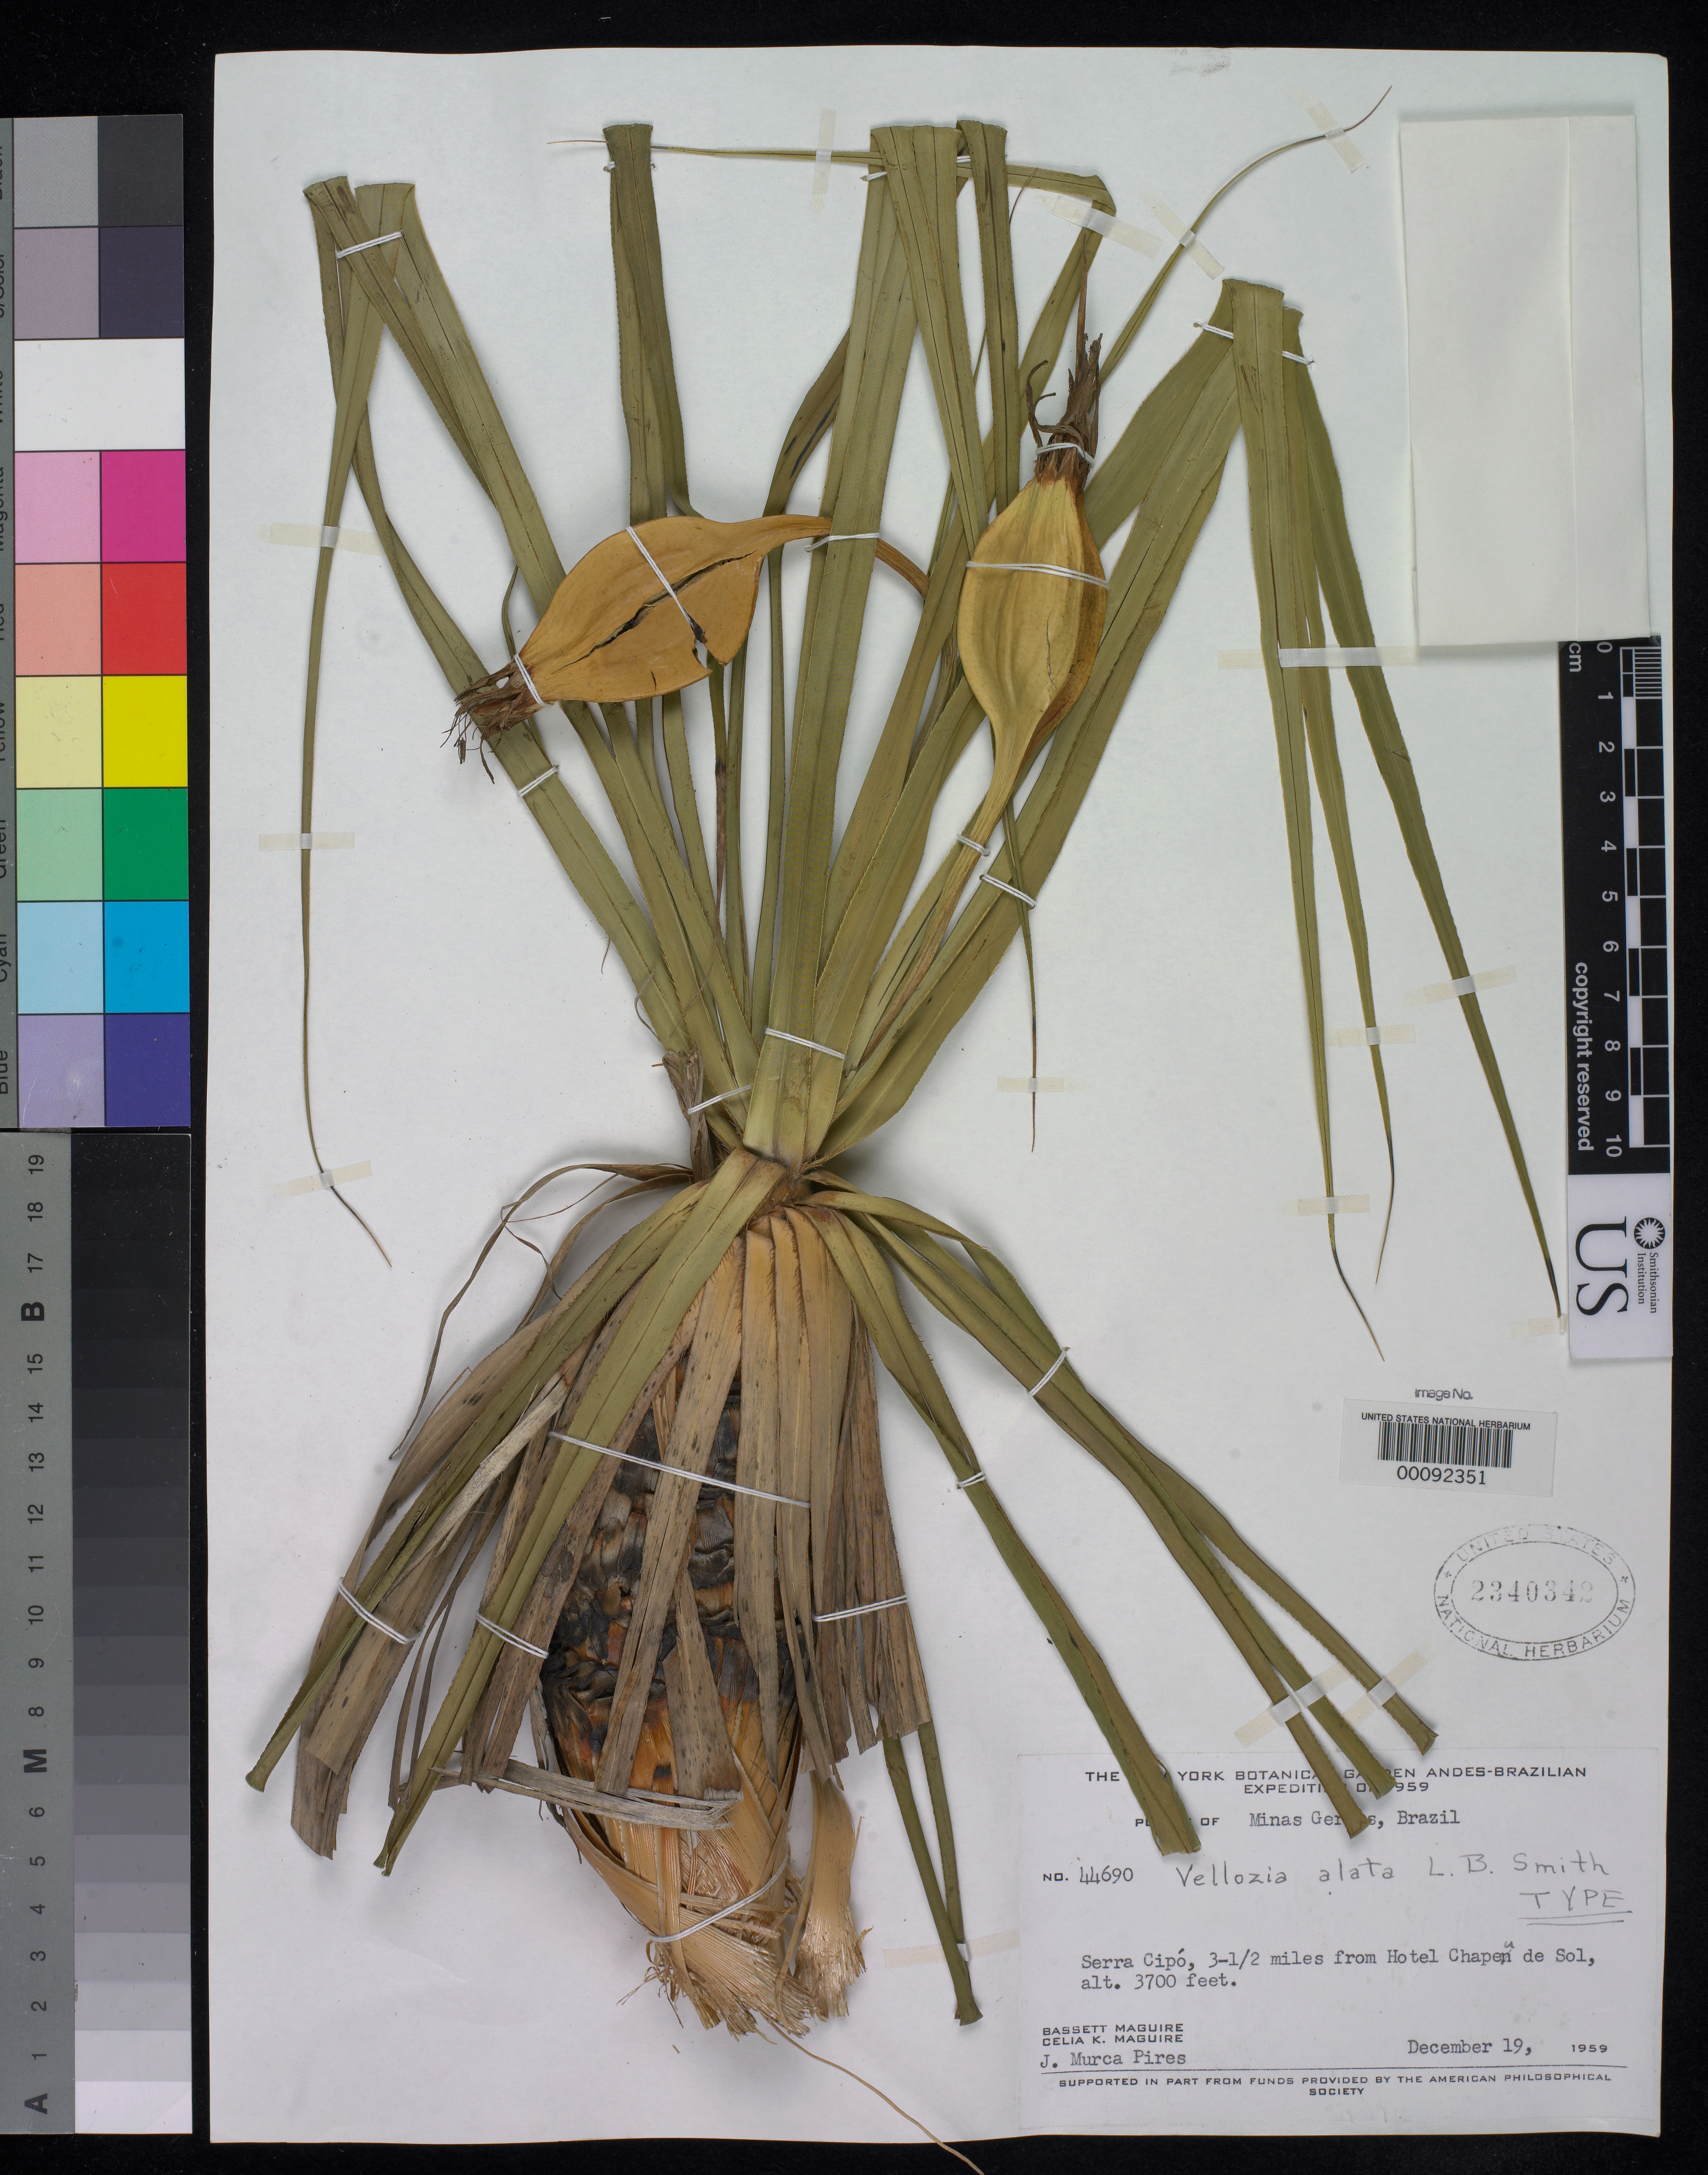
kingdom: Plantae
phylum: Tracheophyta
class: Liliopsida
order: Pandanales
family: Velloziaceae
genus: Vellozia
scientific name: Vellozia alata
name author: L.B. Sm.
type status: Holotype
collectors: B. Maguire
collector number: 44690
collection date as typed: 19 Dec 1959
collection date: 1959-12-19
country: Brazil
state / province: Minas Gerais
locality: Serro do Cipo; alt. 3700 ft.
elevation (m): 1128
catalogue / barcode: US 2340342